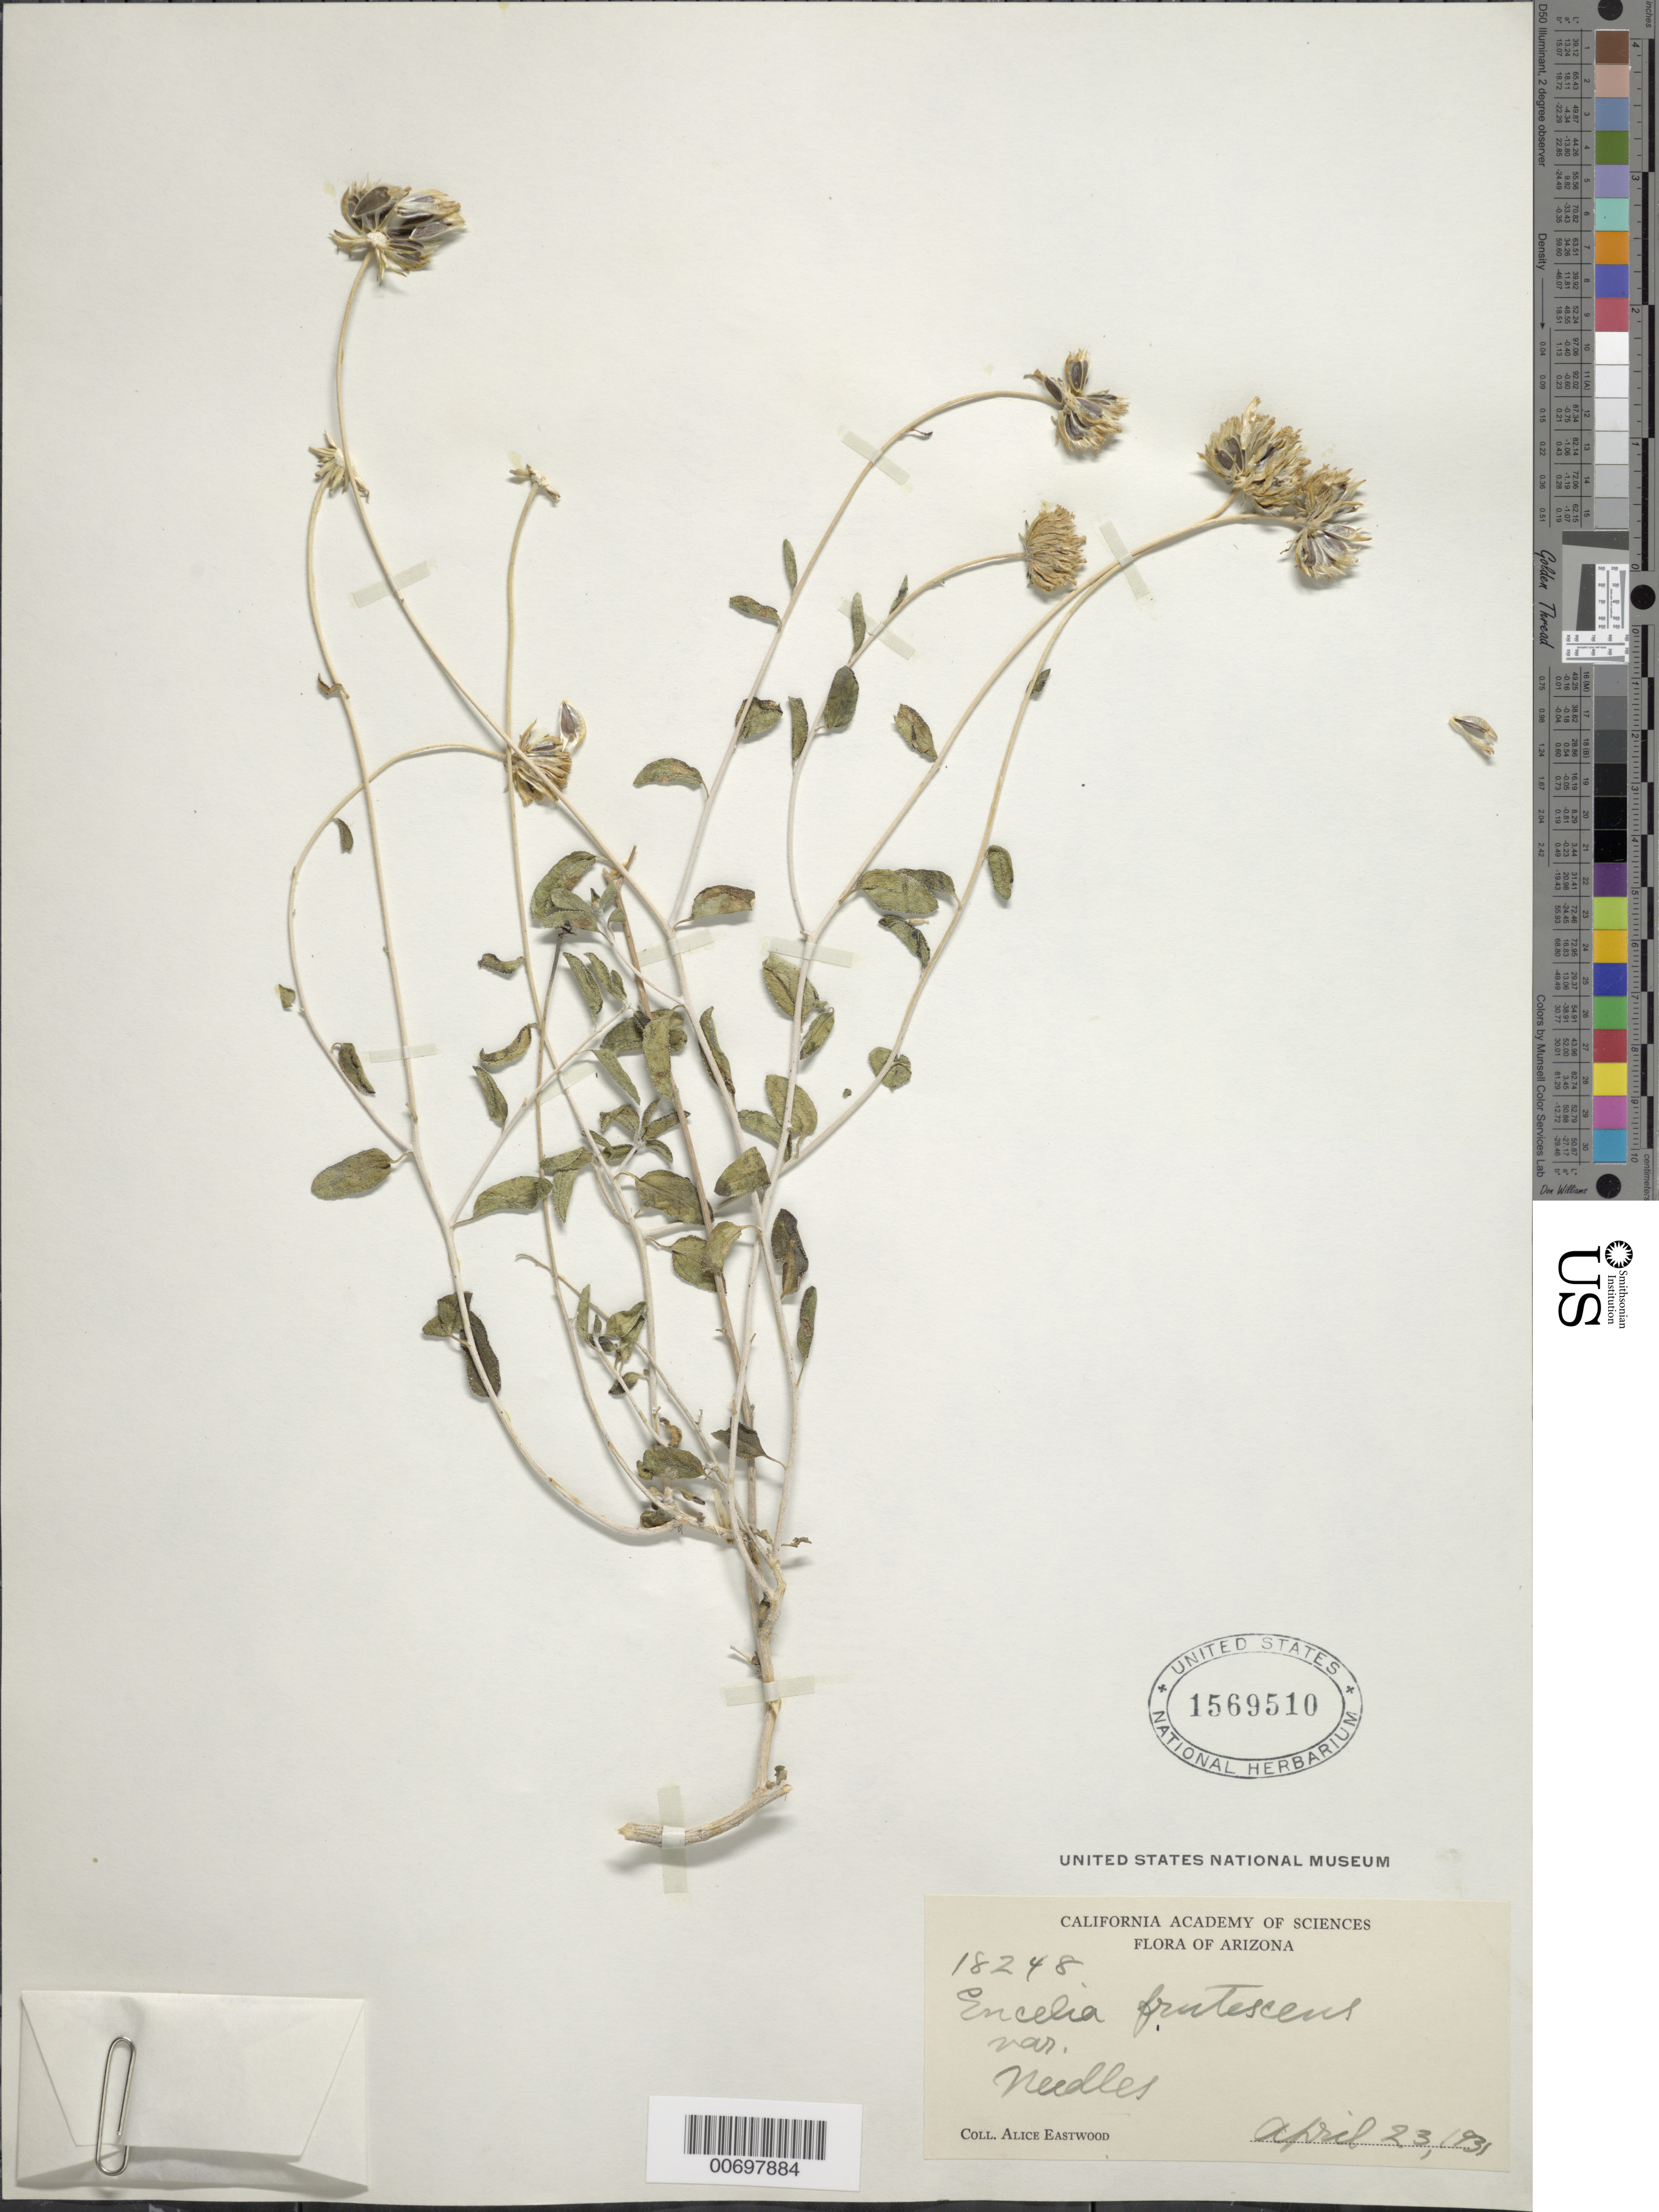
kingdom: Plantae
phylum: Tracheophyta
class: Magnoliopsida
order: Asterales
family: Asteraceae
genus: Encelia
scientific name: Encelia frutescens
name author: (A. Gray) A. Gray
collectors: A. Eastwood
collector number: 18248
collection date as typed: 23 Apr 1931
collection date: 1931-04-23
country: United States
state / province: California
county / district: San Bernardino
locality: Needles.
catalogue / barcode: US 1569510